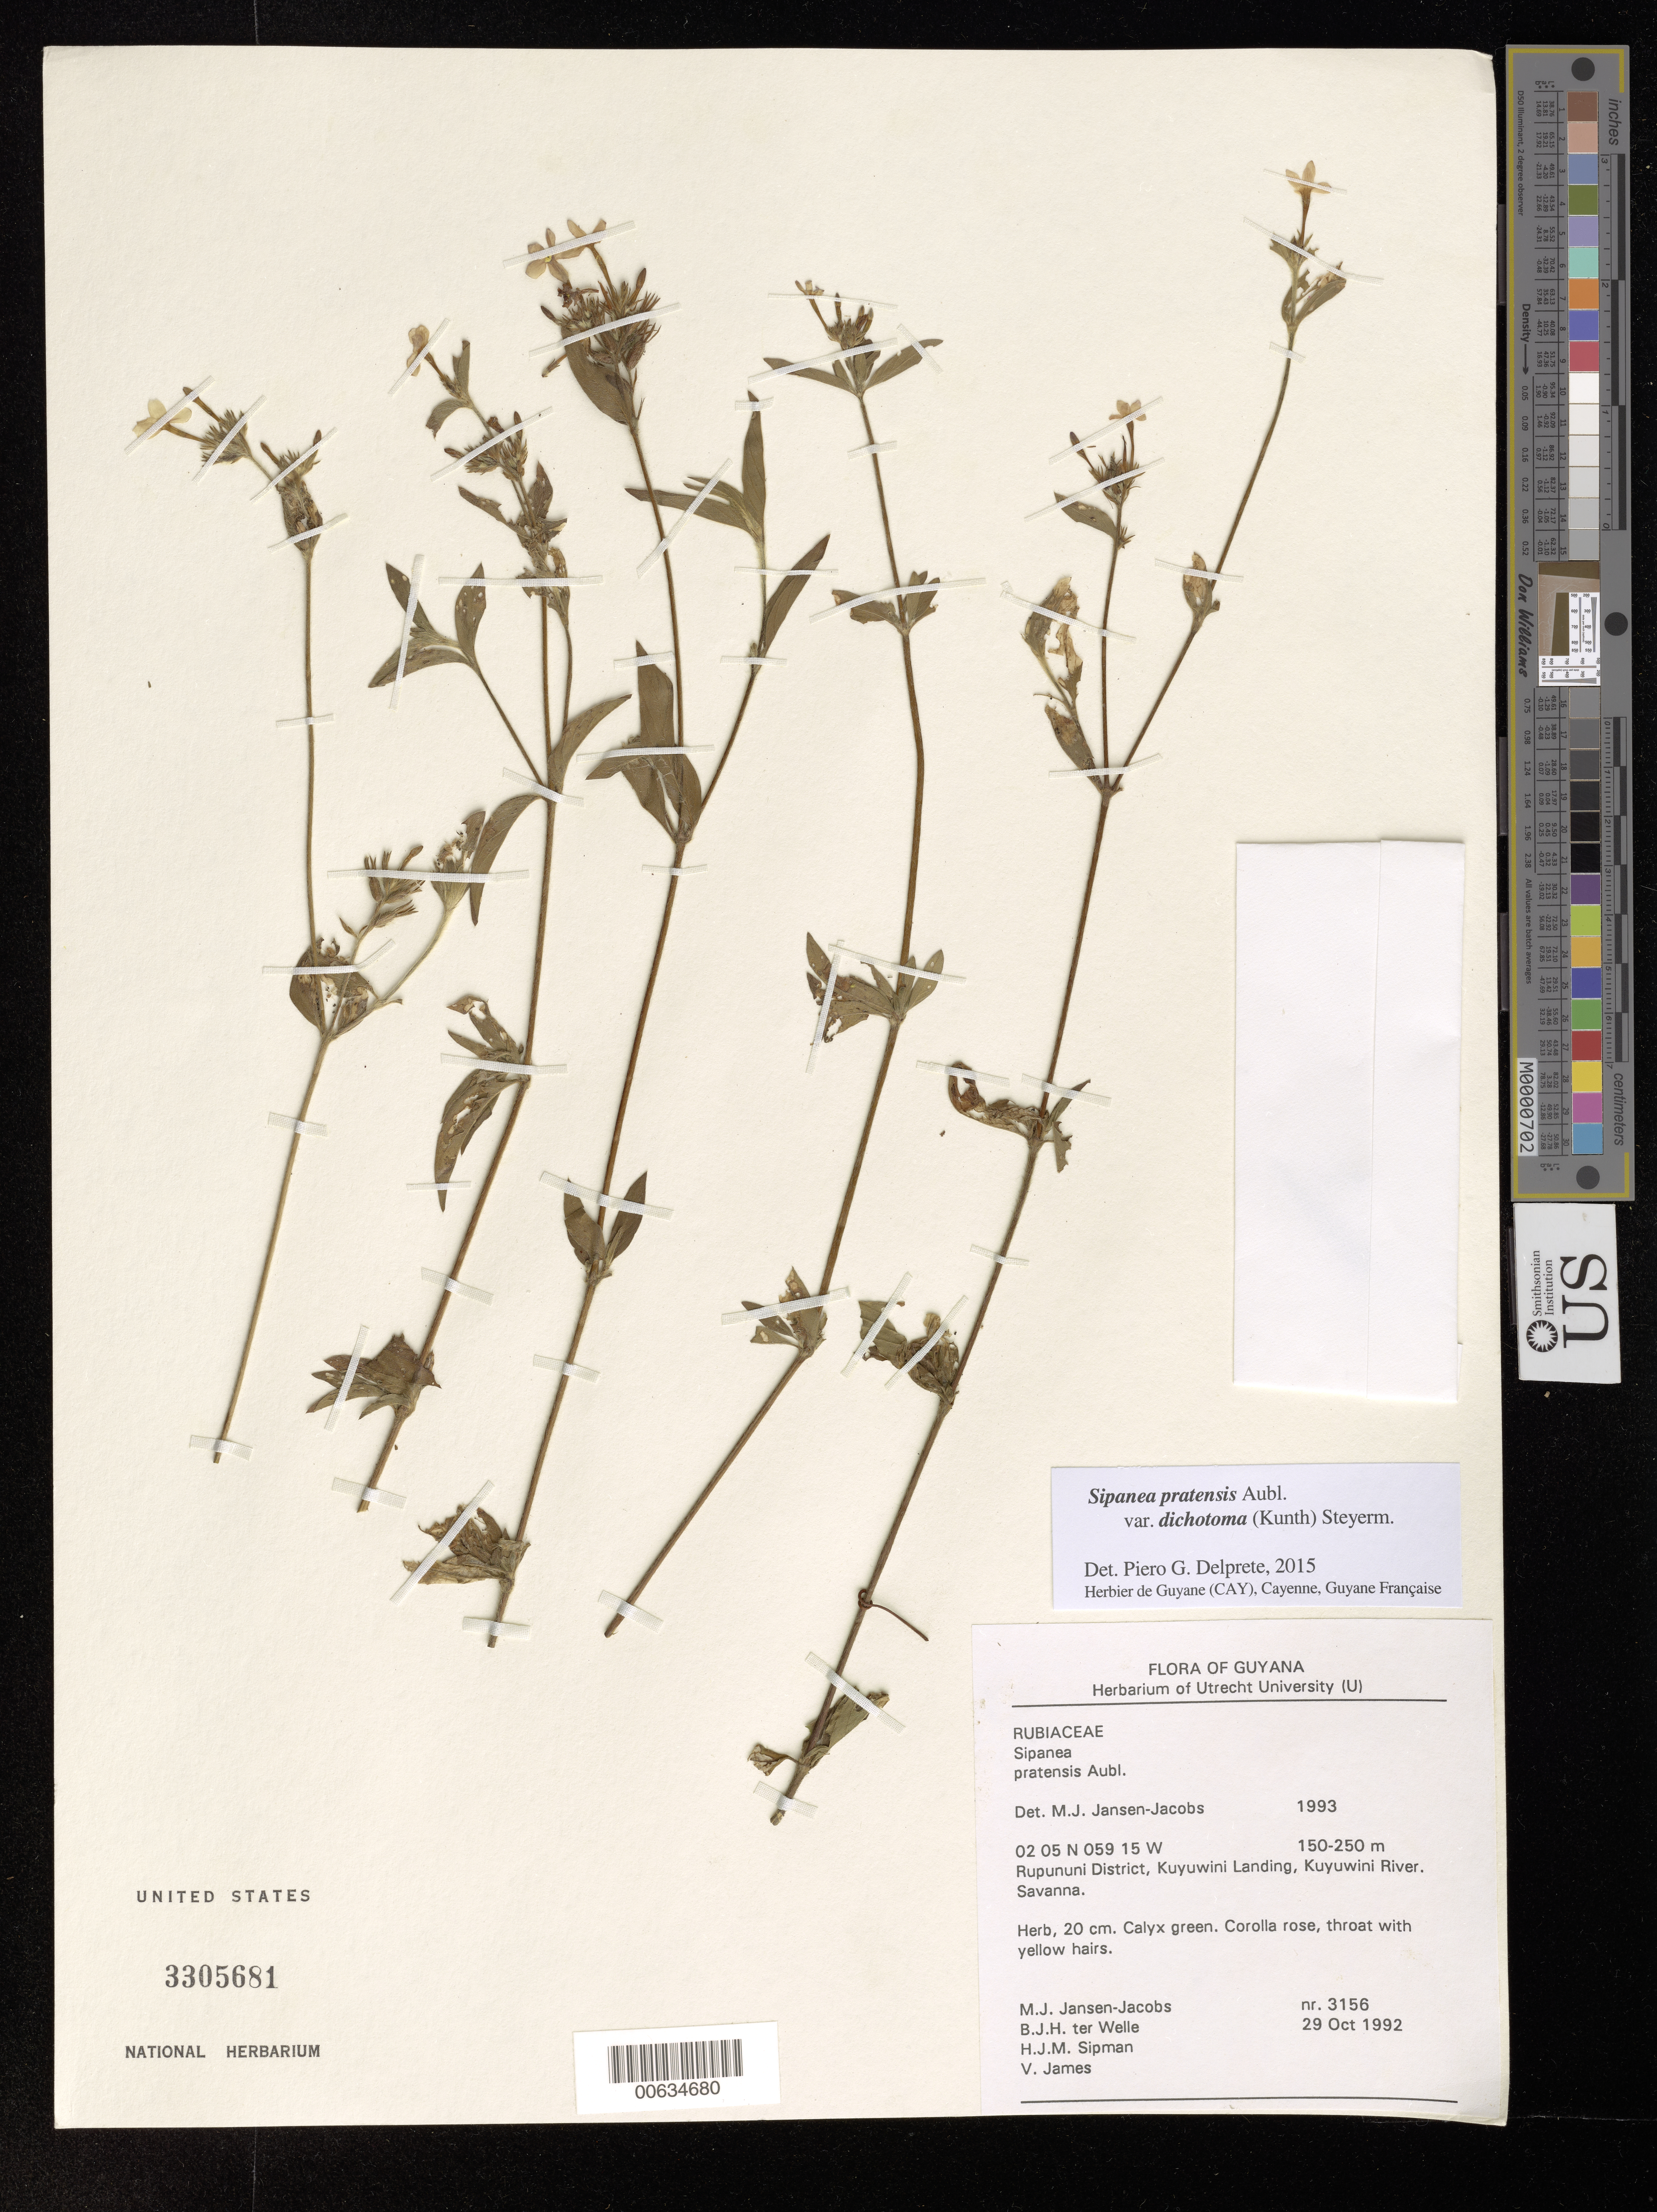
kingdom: Plantae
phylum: Tracheophyta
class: Magnoliopsida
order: Gentianales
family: Rubiaceae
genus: Sipanea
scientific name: Sipanea pratensis var. dichotoma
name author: (Kunth) Steyerm.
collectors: M. J. Jansen-Jacobs, B. Welle, H. J. M. Sipman & V. James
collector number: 3156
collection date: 1992-10-29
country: Guyana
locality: Rupununi District, Kuyuwini Landing, Kuyuwini River. Savanna.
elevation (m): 150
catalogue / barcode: US 3305681